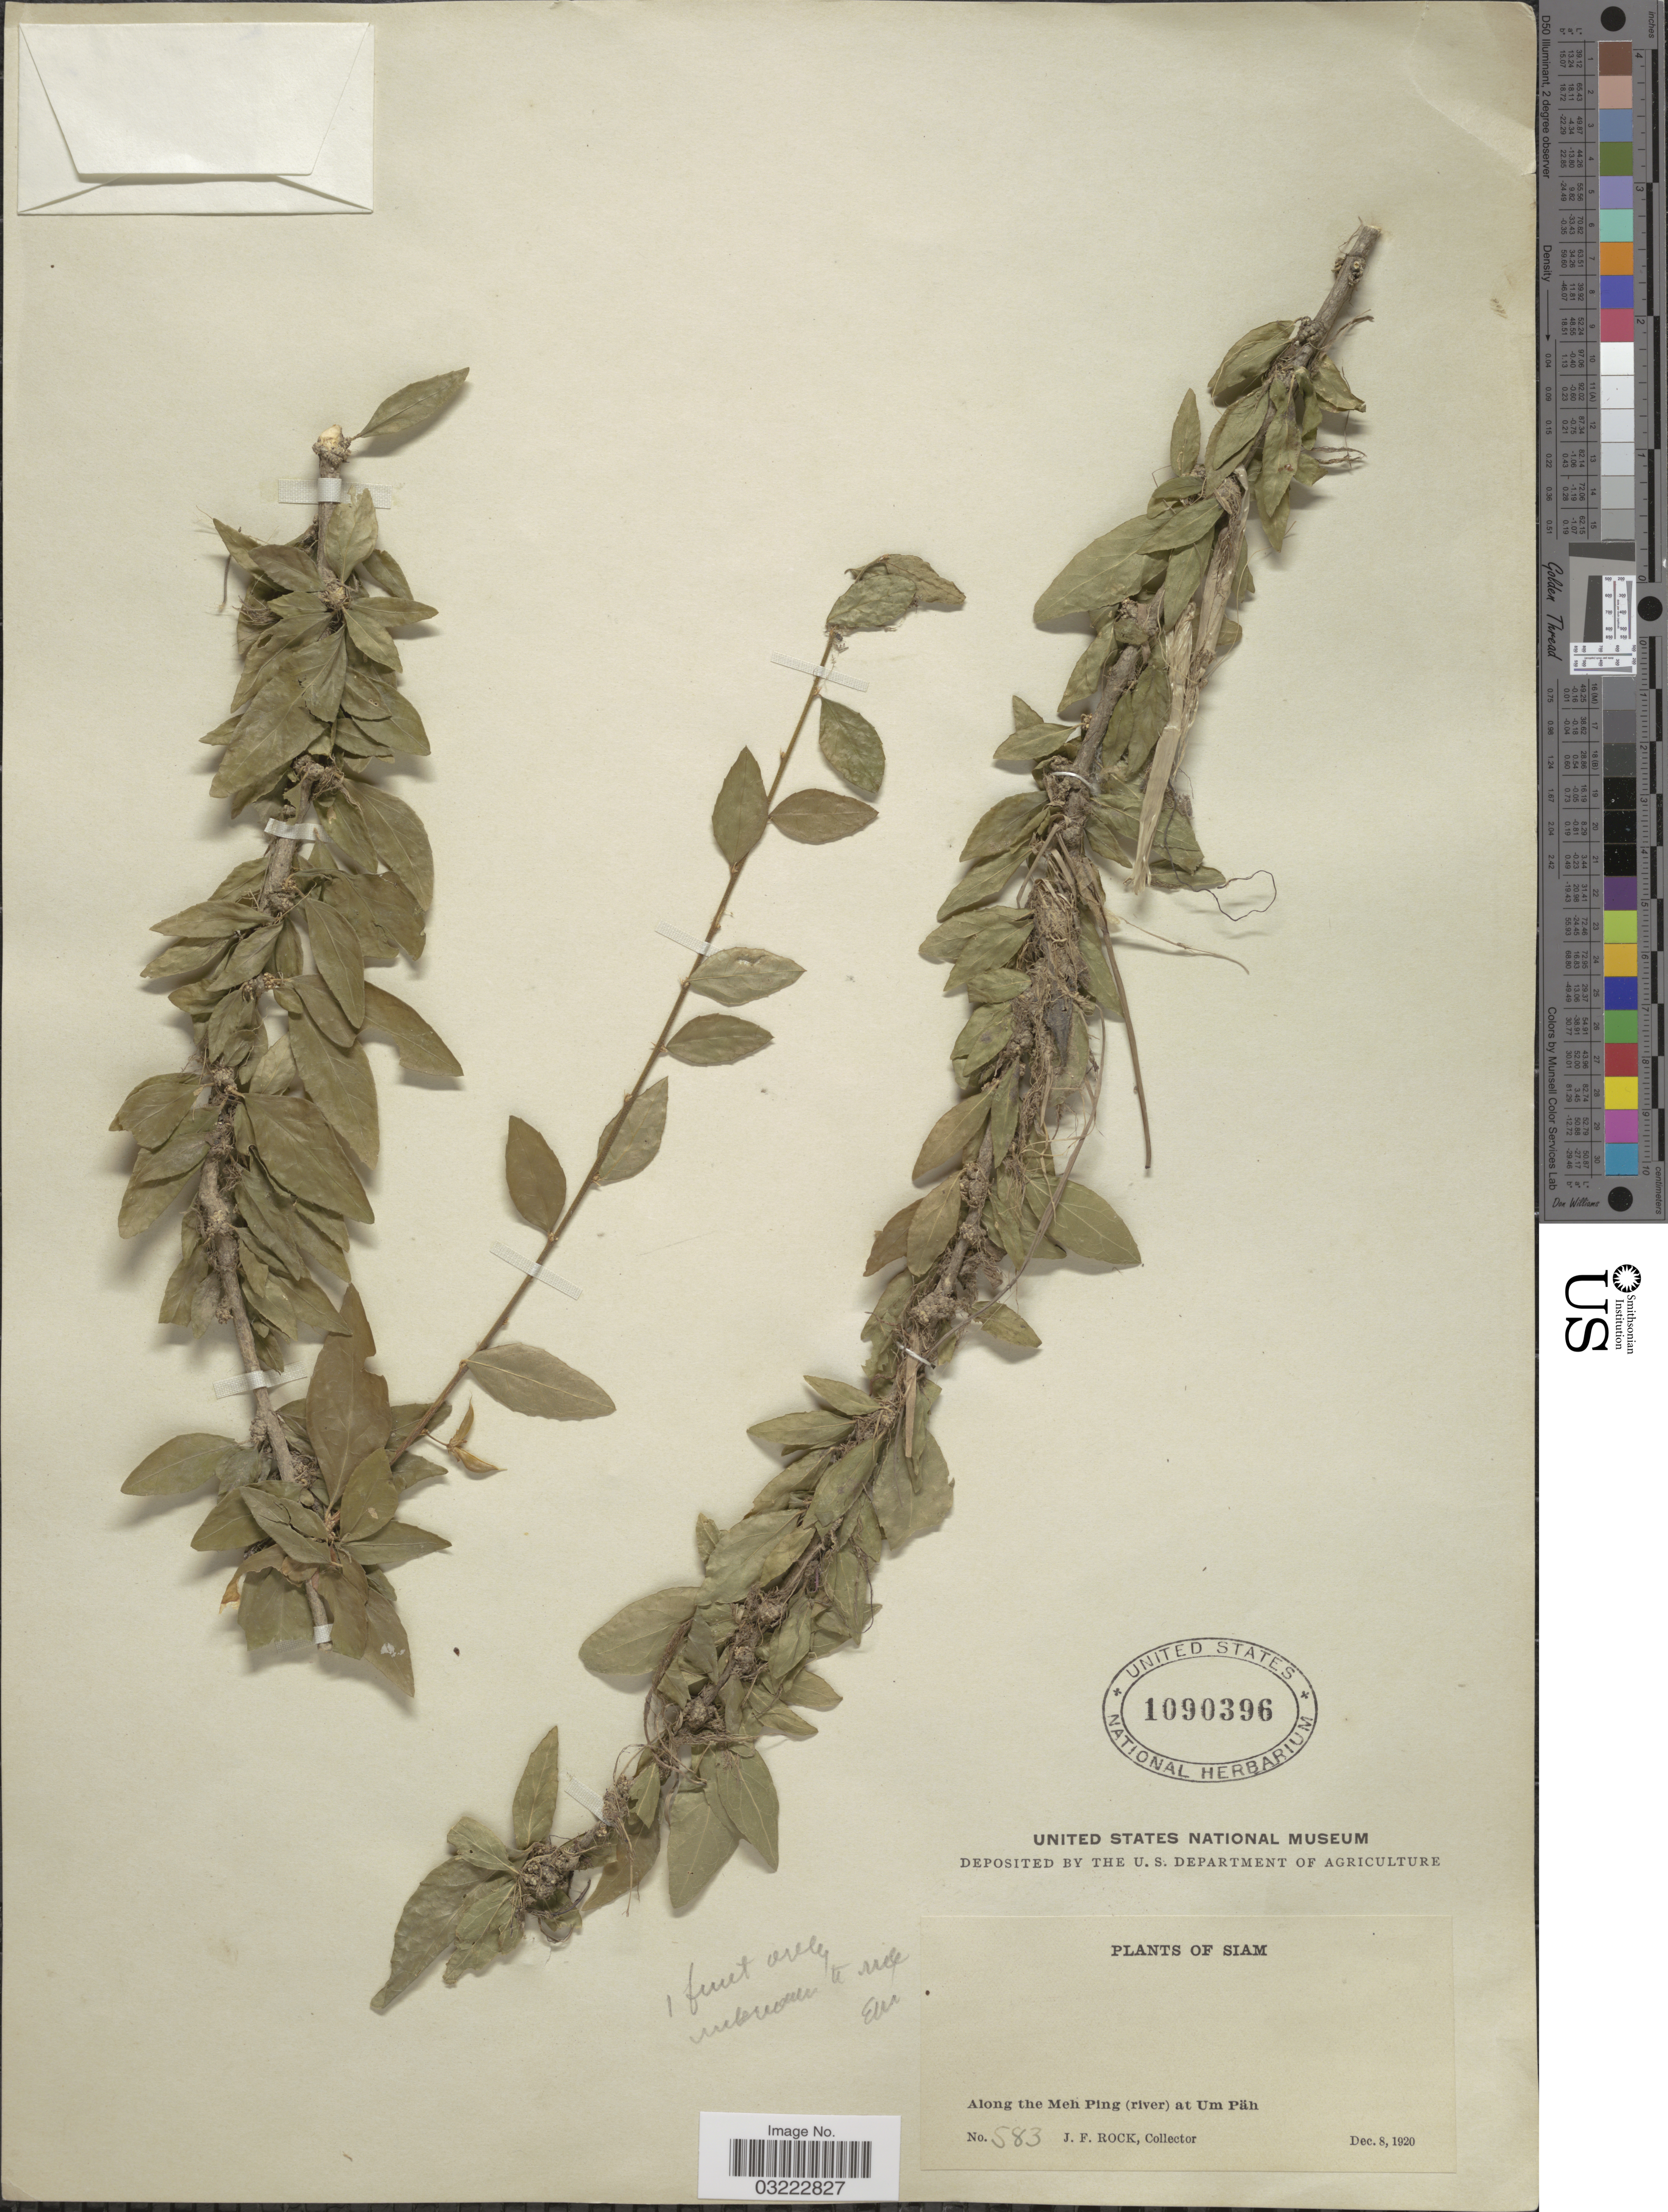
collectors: J. Rock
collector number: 583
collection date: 1920-12-08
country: Thailand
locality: Siam, Along the Meh Ping (river) at Um Päh.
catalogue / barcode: US 1090396